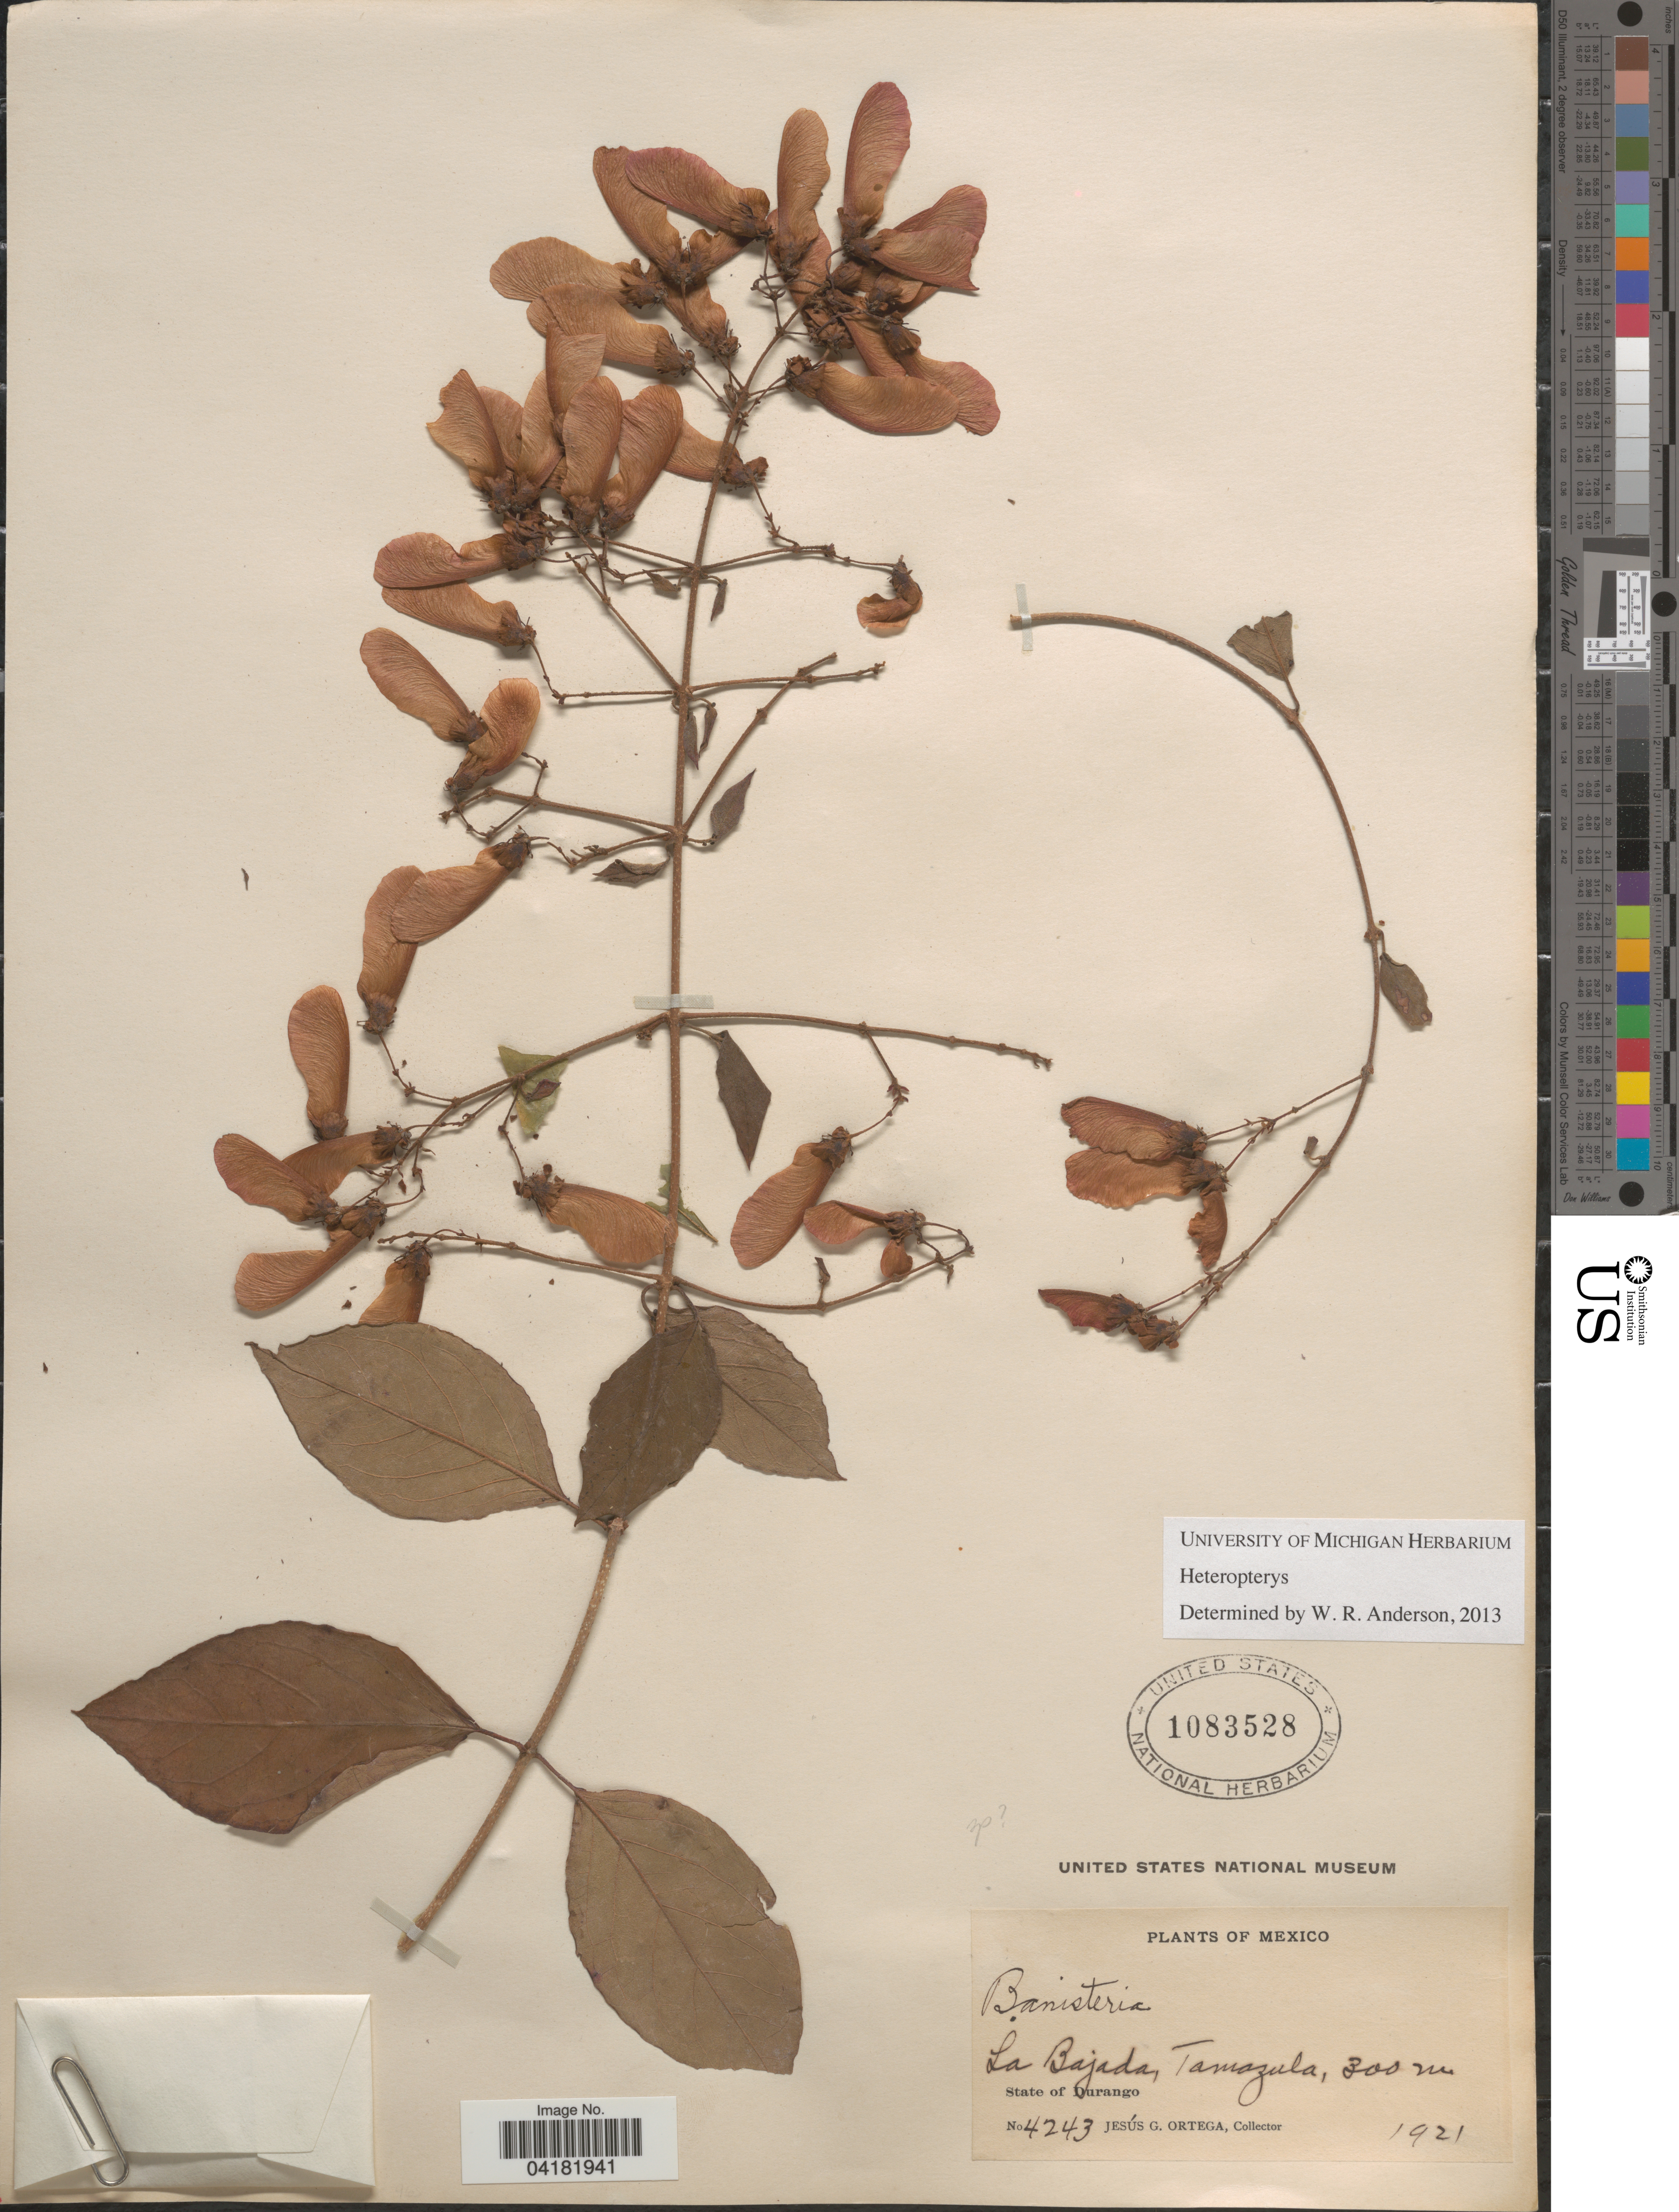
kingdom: Plantae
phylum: Tracheophyta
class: Magnoliopsida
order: Malpighiales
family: Malpighiaceae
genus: Heteropterys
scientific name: Heteropterys sp.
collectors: J. Ortega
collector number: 4243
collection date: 1921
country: Mexico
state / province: Durango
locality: La Bajada, Tamazula.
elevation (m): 300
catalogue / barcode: US 1083528